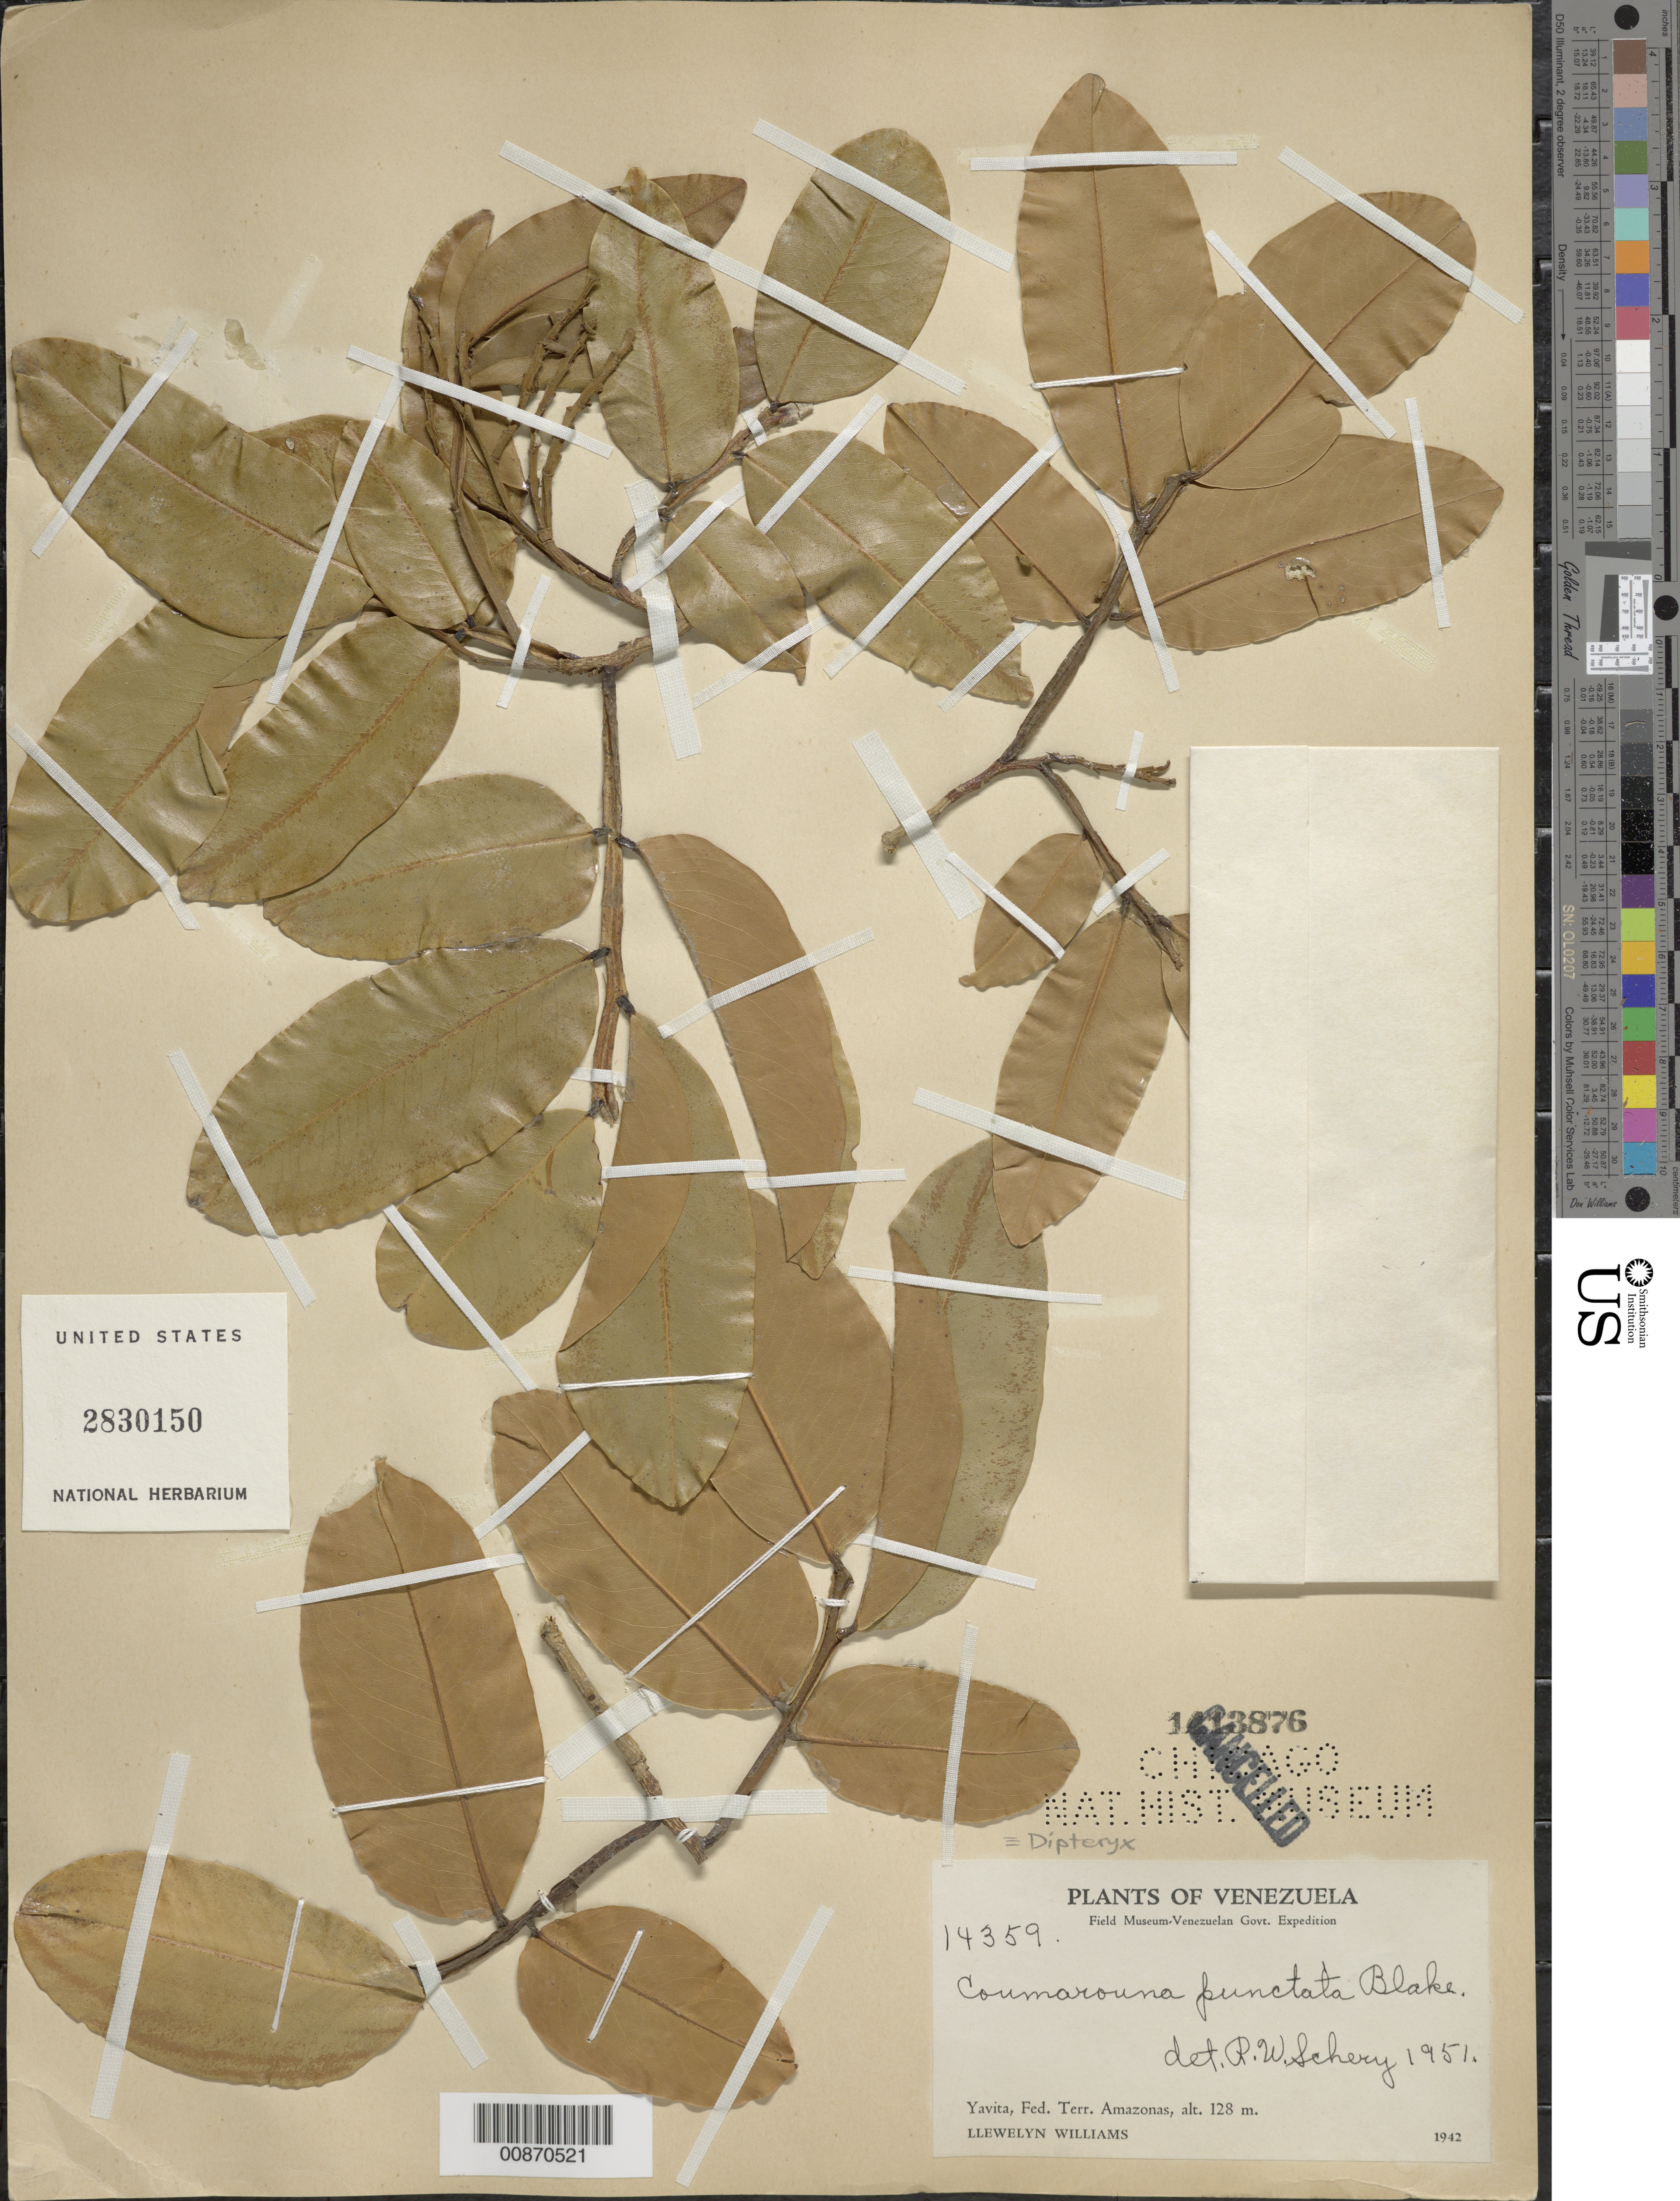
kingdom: Plantae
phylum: Tracheophyta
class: Magnoliopsida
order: Fabales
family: Fabaceae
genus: Dipteryx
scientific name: Dipteryx punctata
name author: (S.F. Blake) Amshoff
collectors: Ll. Williams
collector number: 14359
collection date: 1942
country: Venezuela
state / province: Amazonas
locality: Yavita, Fed. Terr.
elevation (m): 128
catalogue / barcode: US 2830150